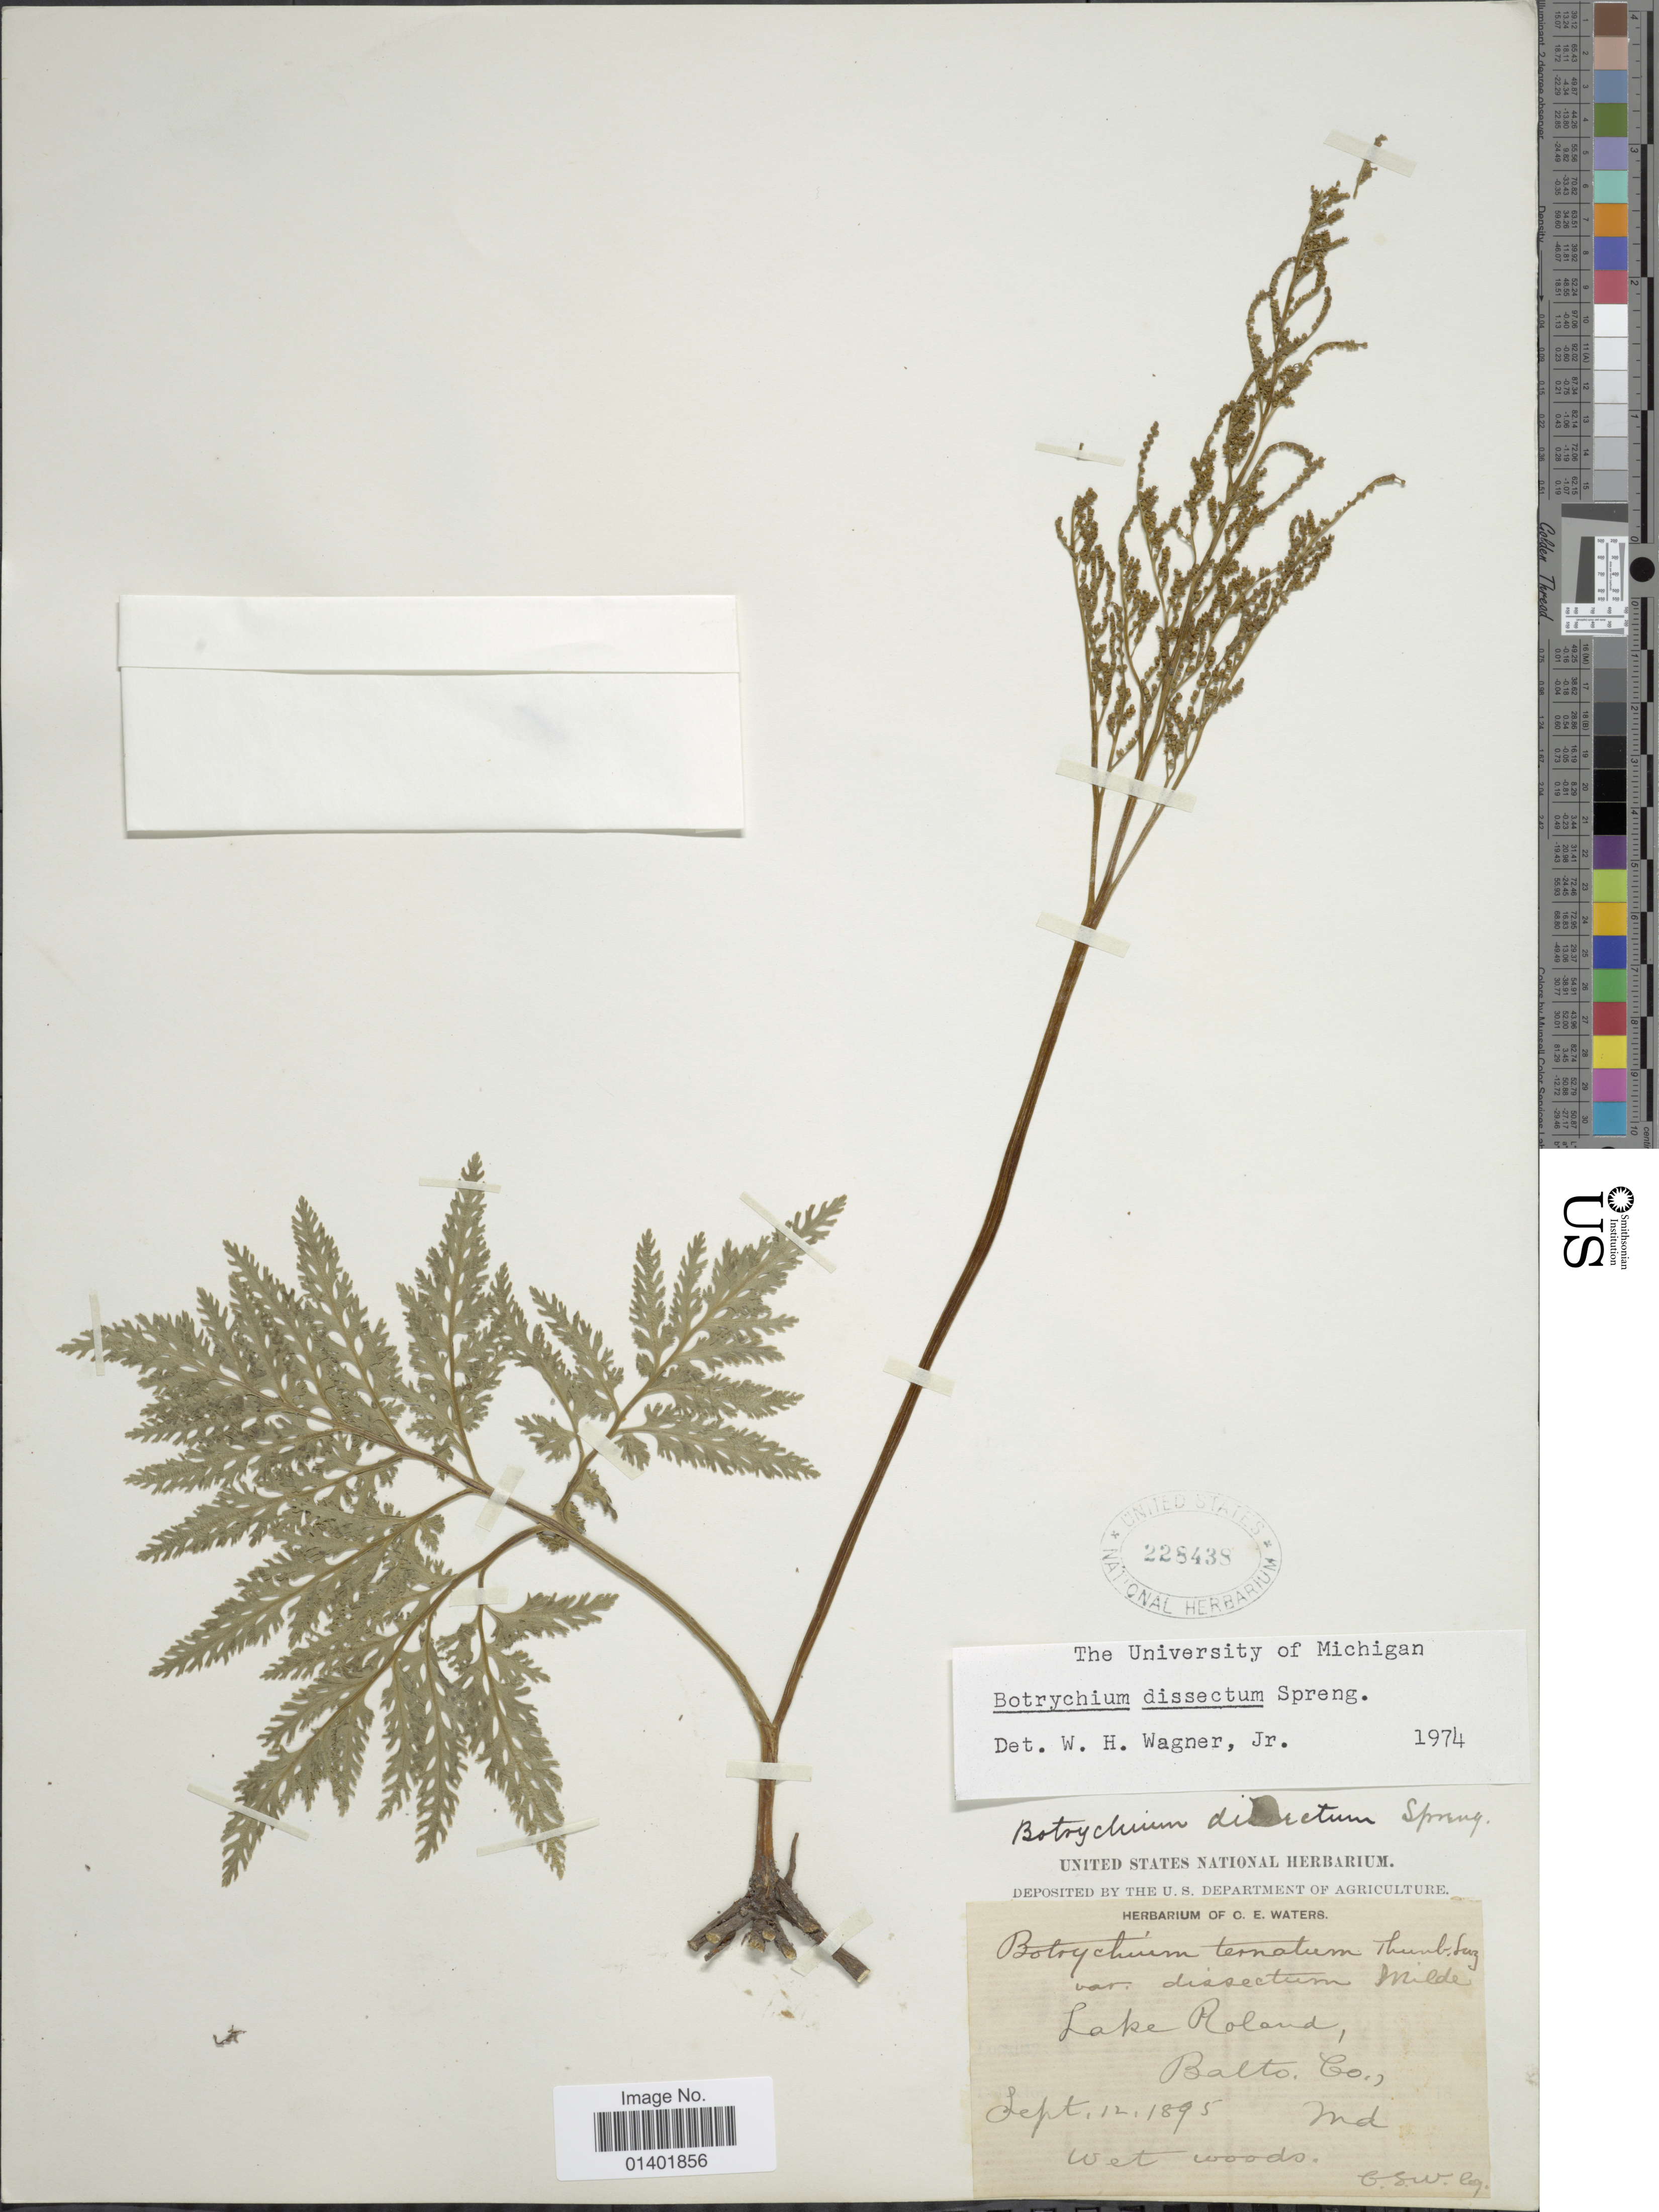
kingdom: Plantae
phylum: Tracheophyta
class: Polypodiopsida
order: Ophioglossales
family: Ophioglossaceae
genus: Botrychium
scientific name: Botrychium dissectum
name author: Spreng.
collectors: C. Waters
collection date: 1895-09-12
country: United States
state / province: Maryland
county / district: Baltimore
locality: Lake Roland, Balto. Co.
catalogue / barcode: US 228438